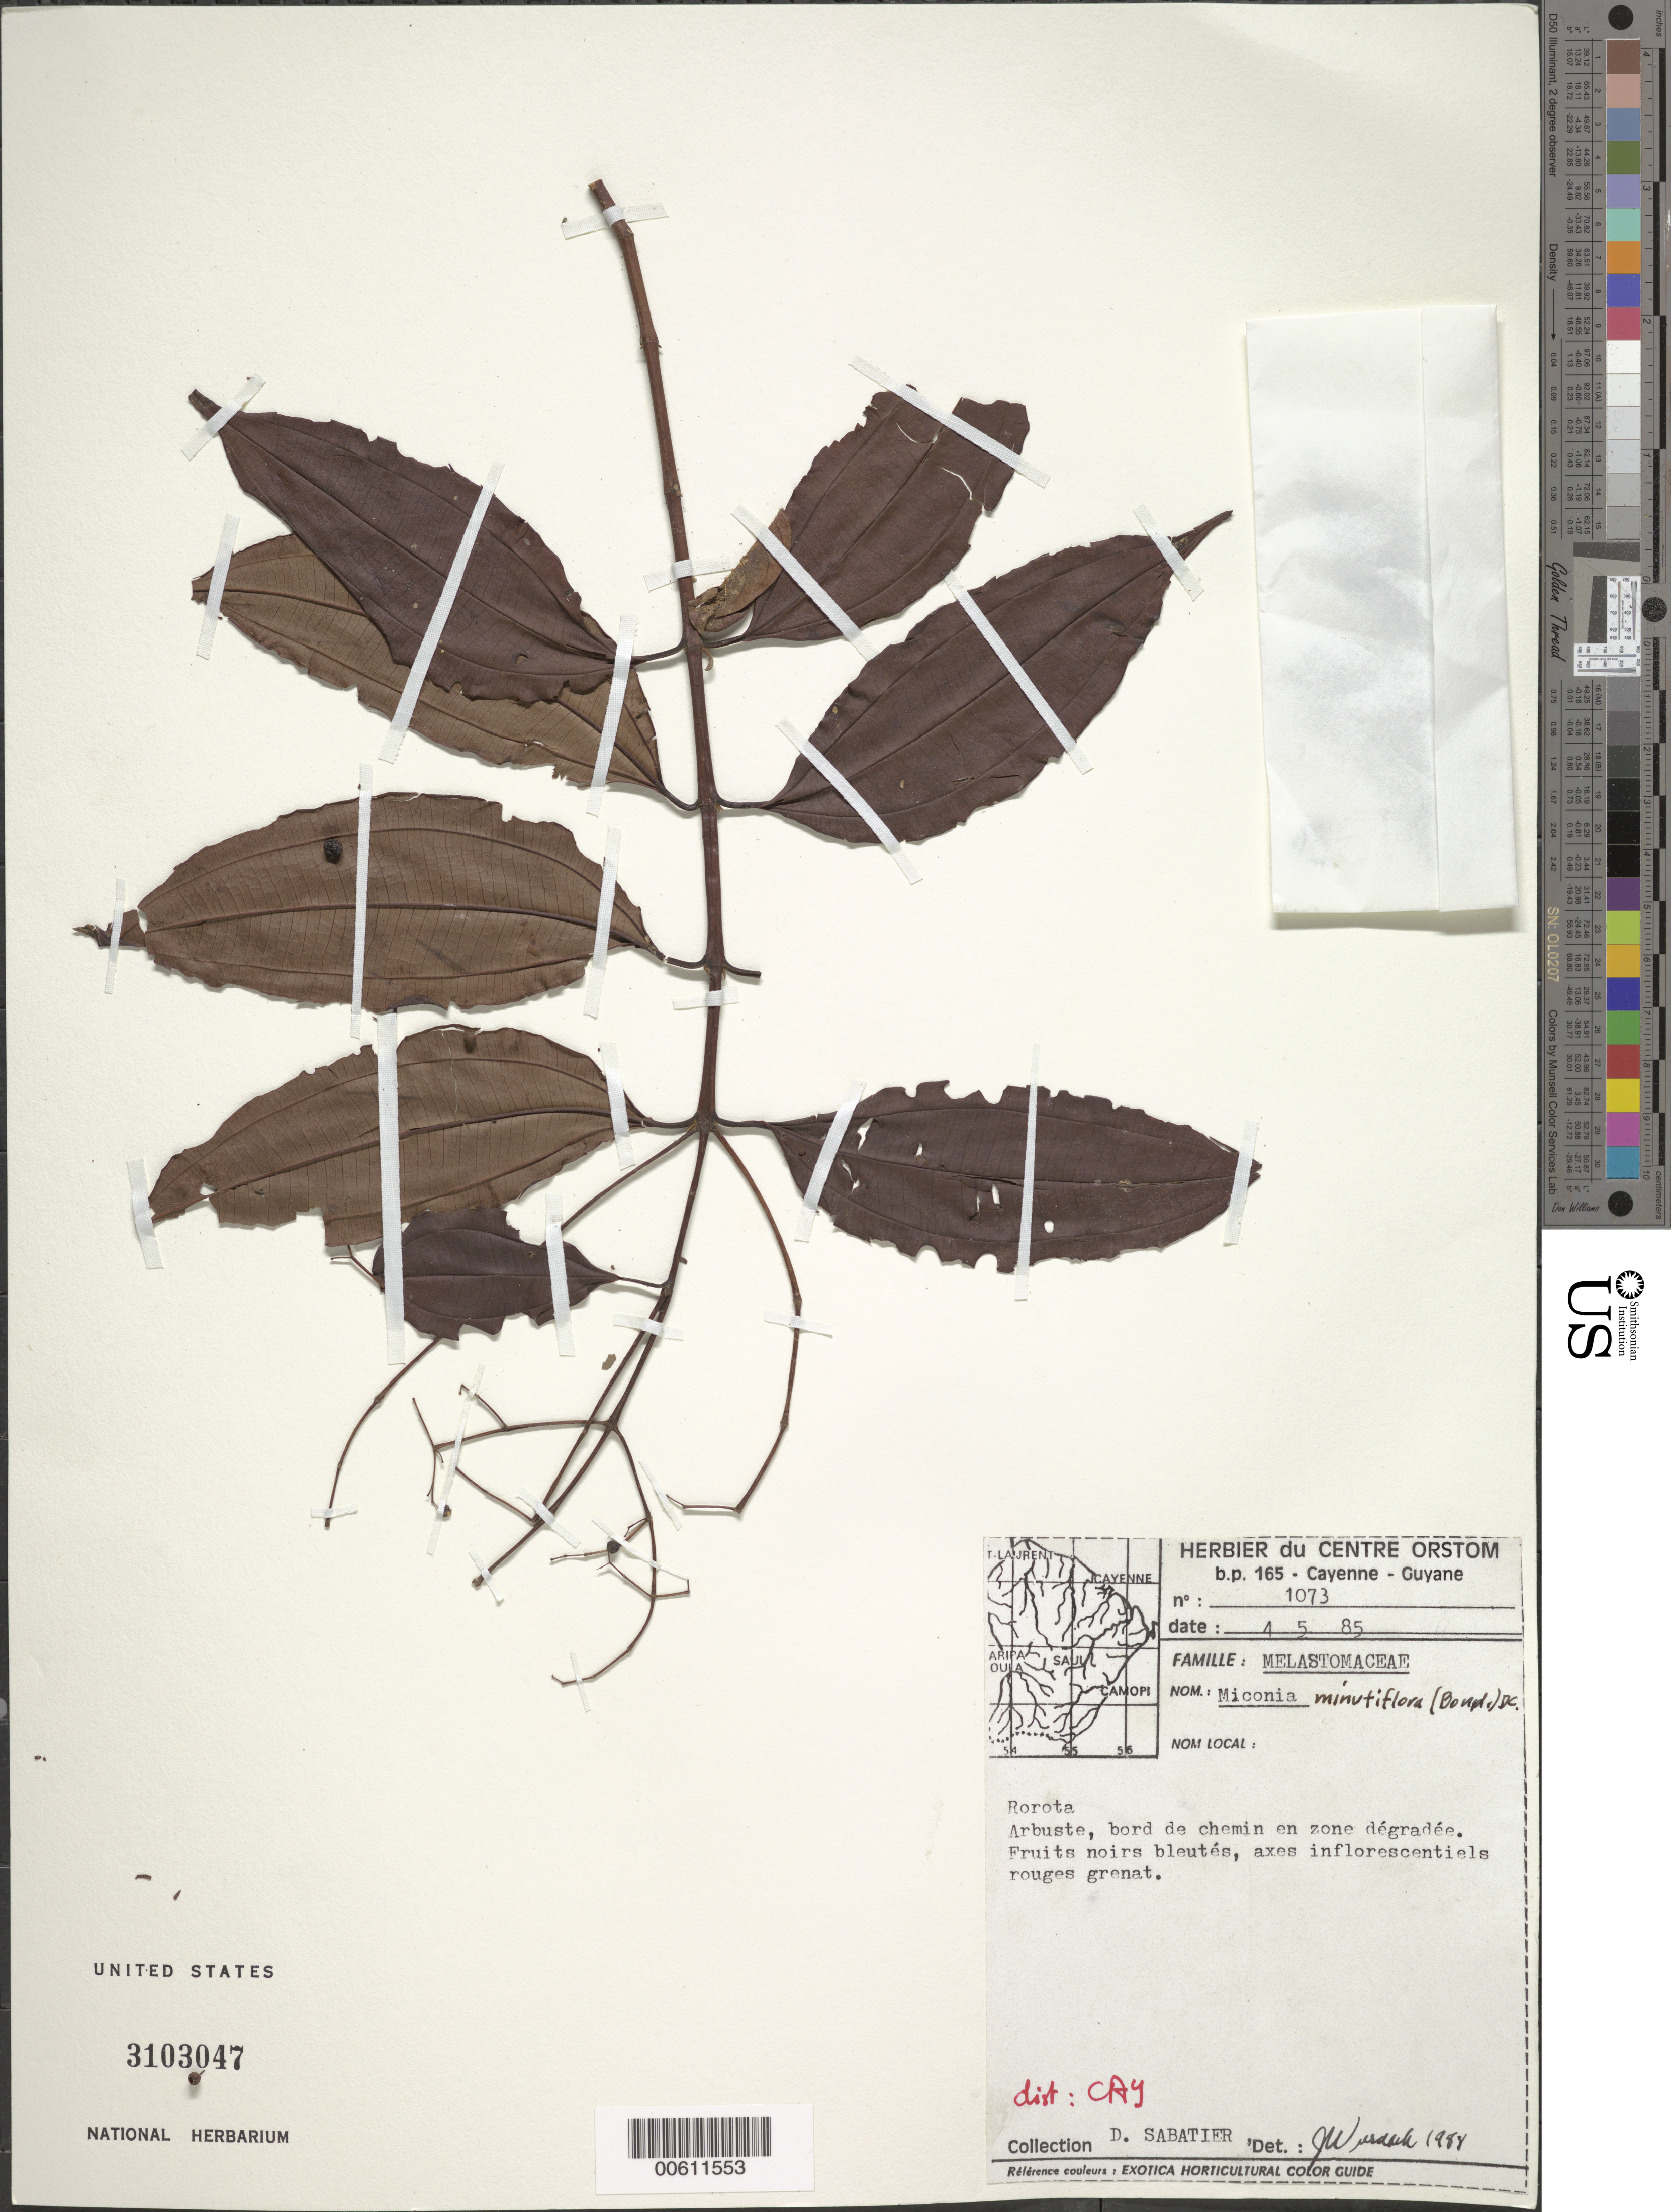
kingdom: Plantae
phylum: Tracheophyta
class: Magnoliopsida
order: Myrtales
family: Melastomataceae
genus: Miconia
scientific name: Miconia minutiflora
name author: (Bonpl.) DC.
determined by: Wurdack, John J., (US), US (UNITED STATES)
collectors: D. Sabatier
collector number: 1073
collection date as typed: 4-May-85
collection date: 1985-05-04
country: French Guiana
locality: Rorota, Ile de Cayenne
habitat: Bord de chemin en zone degradee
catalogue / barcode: US 3103047